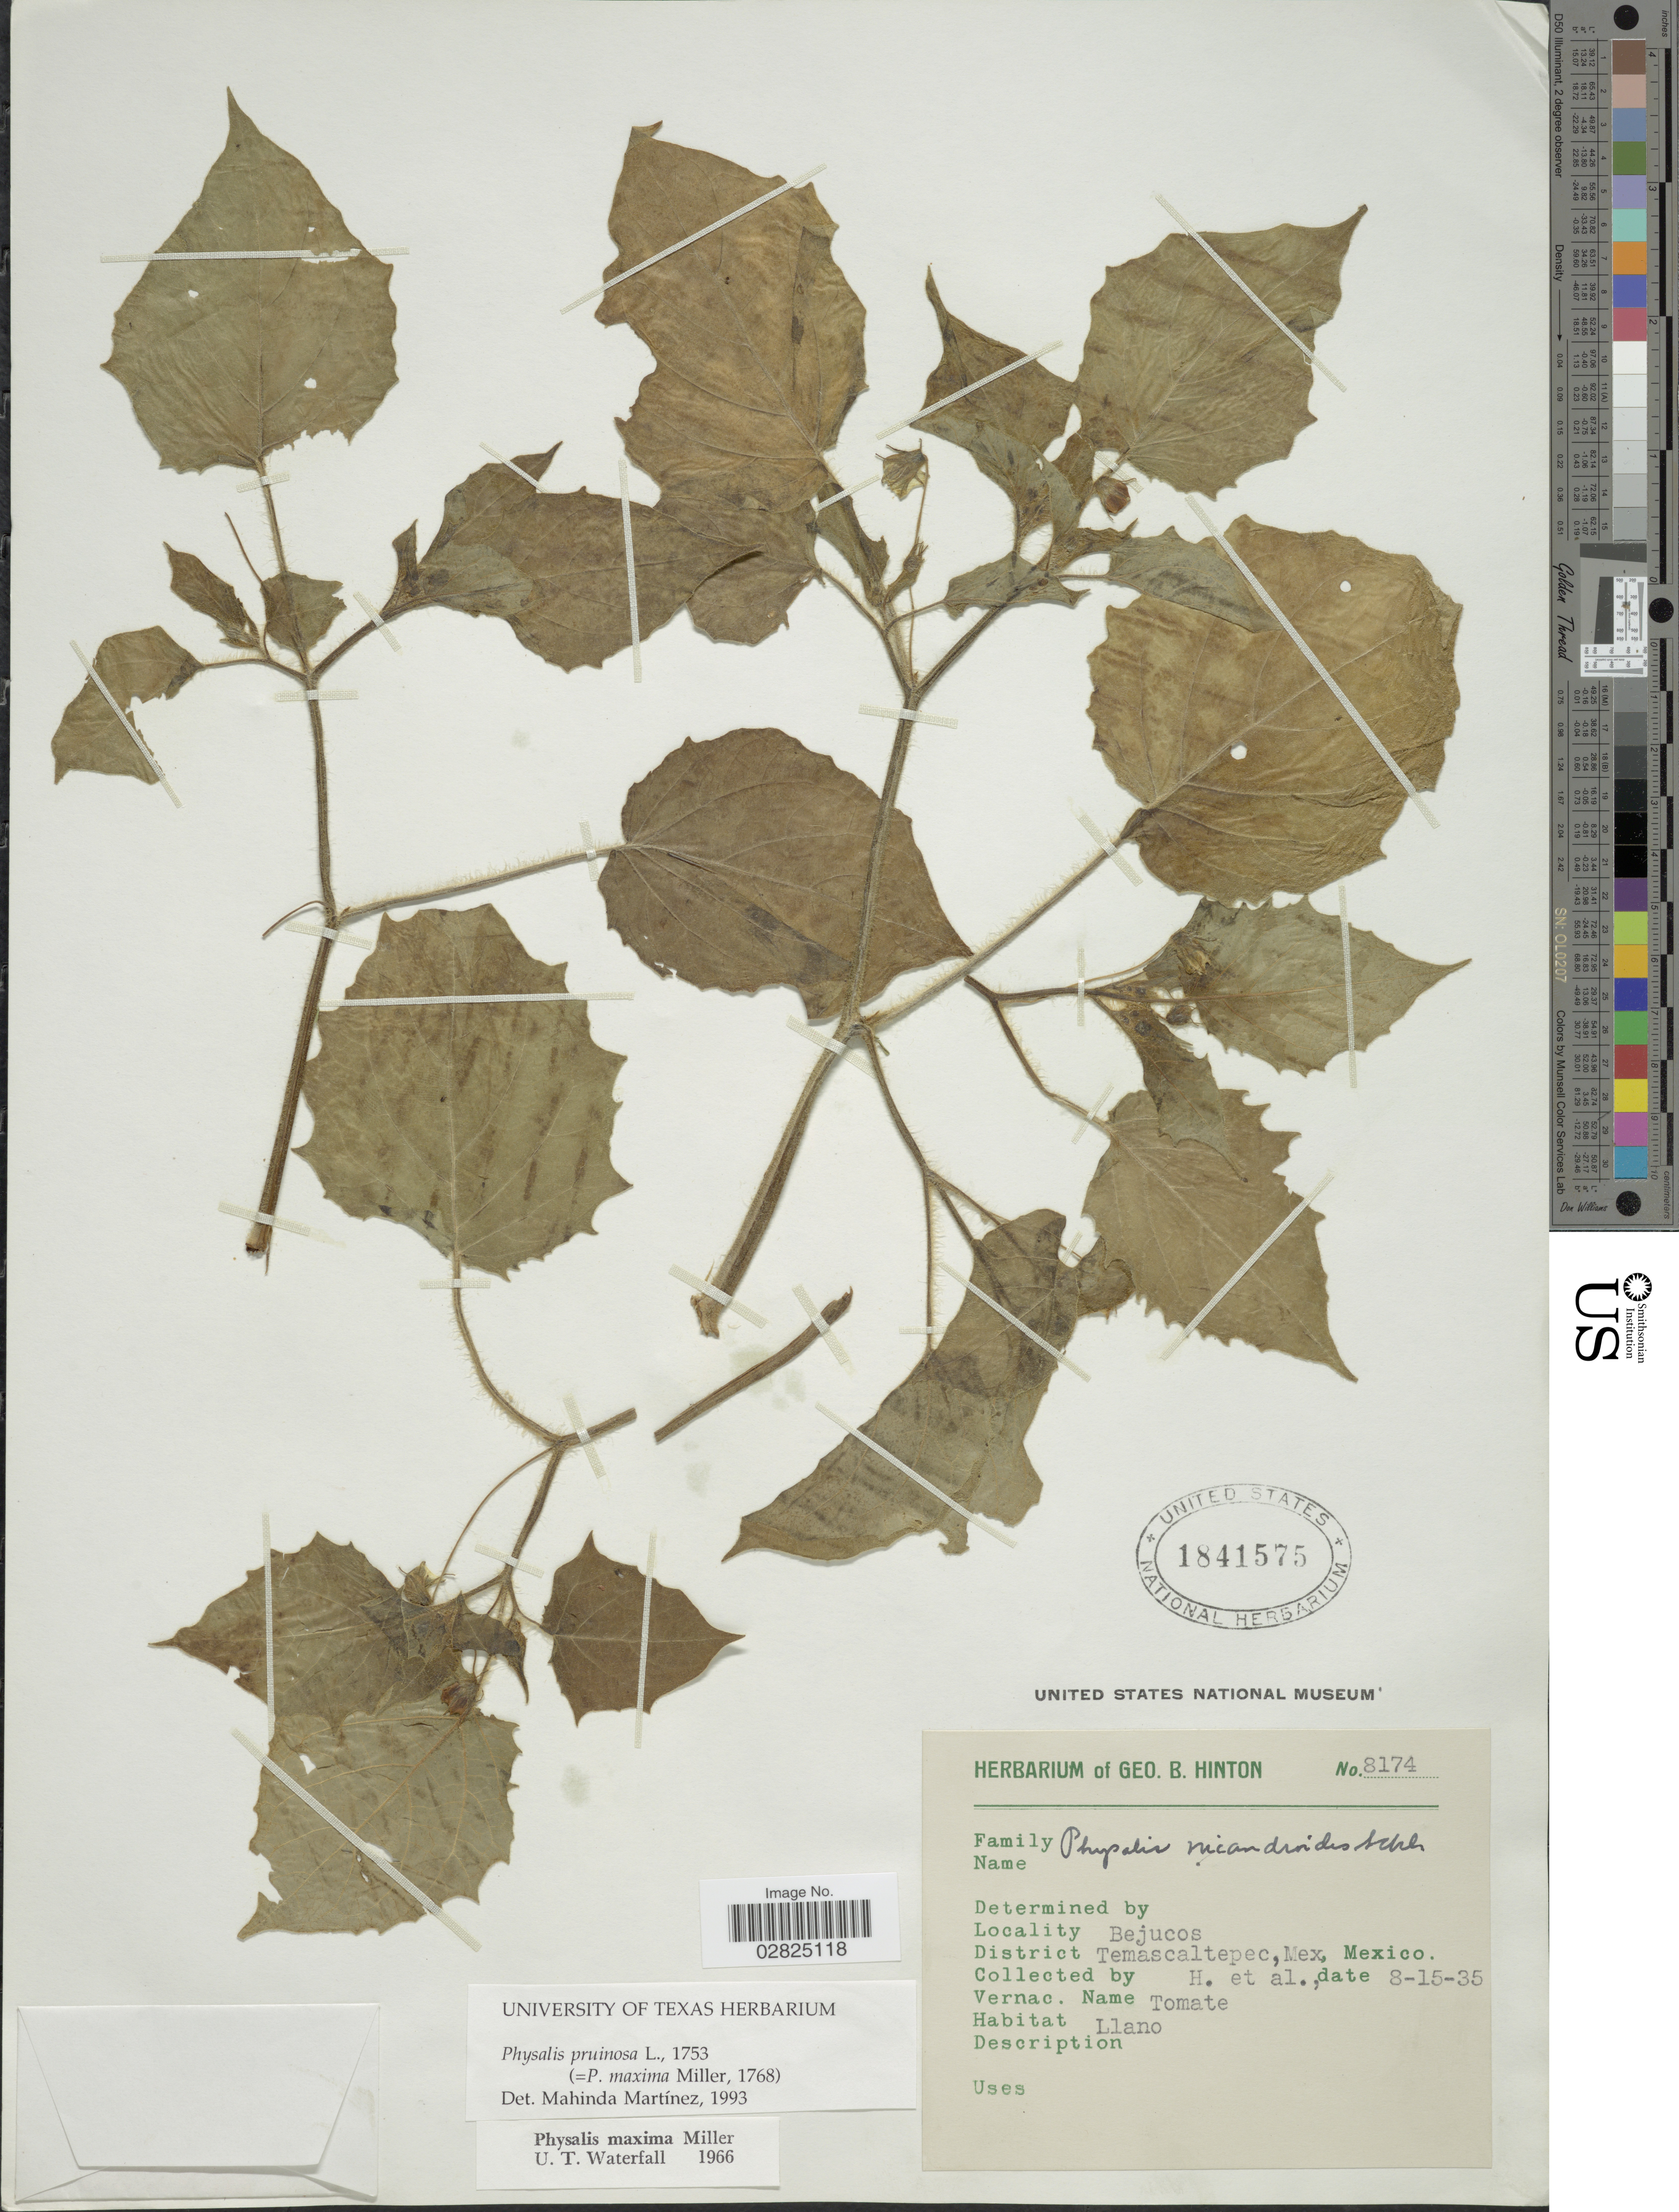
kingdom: Plantae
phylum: Tracheophyta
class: Magnoliopsida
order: Solanales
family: Solanaceae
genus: Physalis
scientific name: Physalis pruinosa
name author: L.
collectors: G. B. Hinton & et al.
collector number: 8174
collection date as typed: Transcribed d/m/y: 15/8/35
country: Mexico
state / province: México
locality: Bejucos, District Temascaltepec.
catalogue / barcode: US 1841575